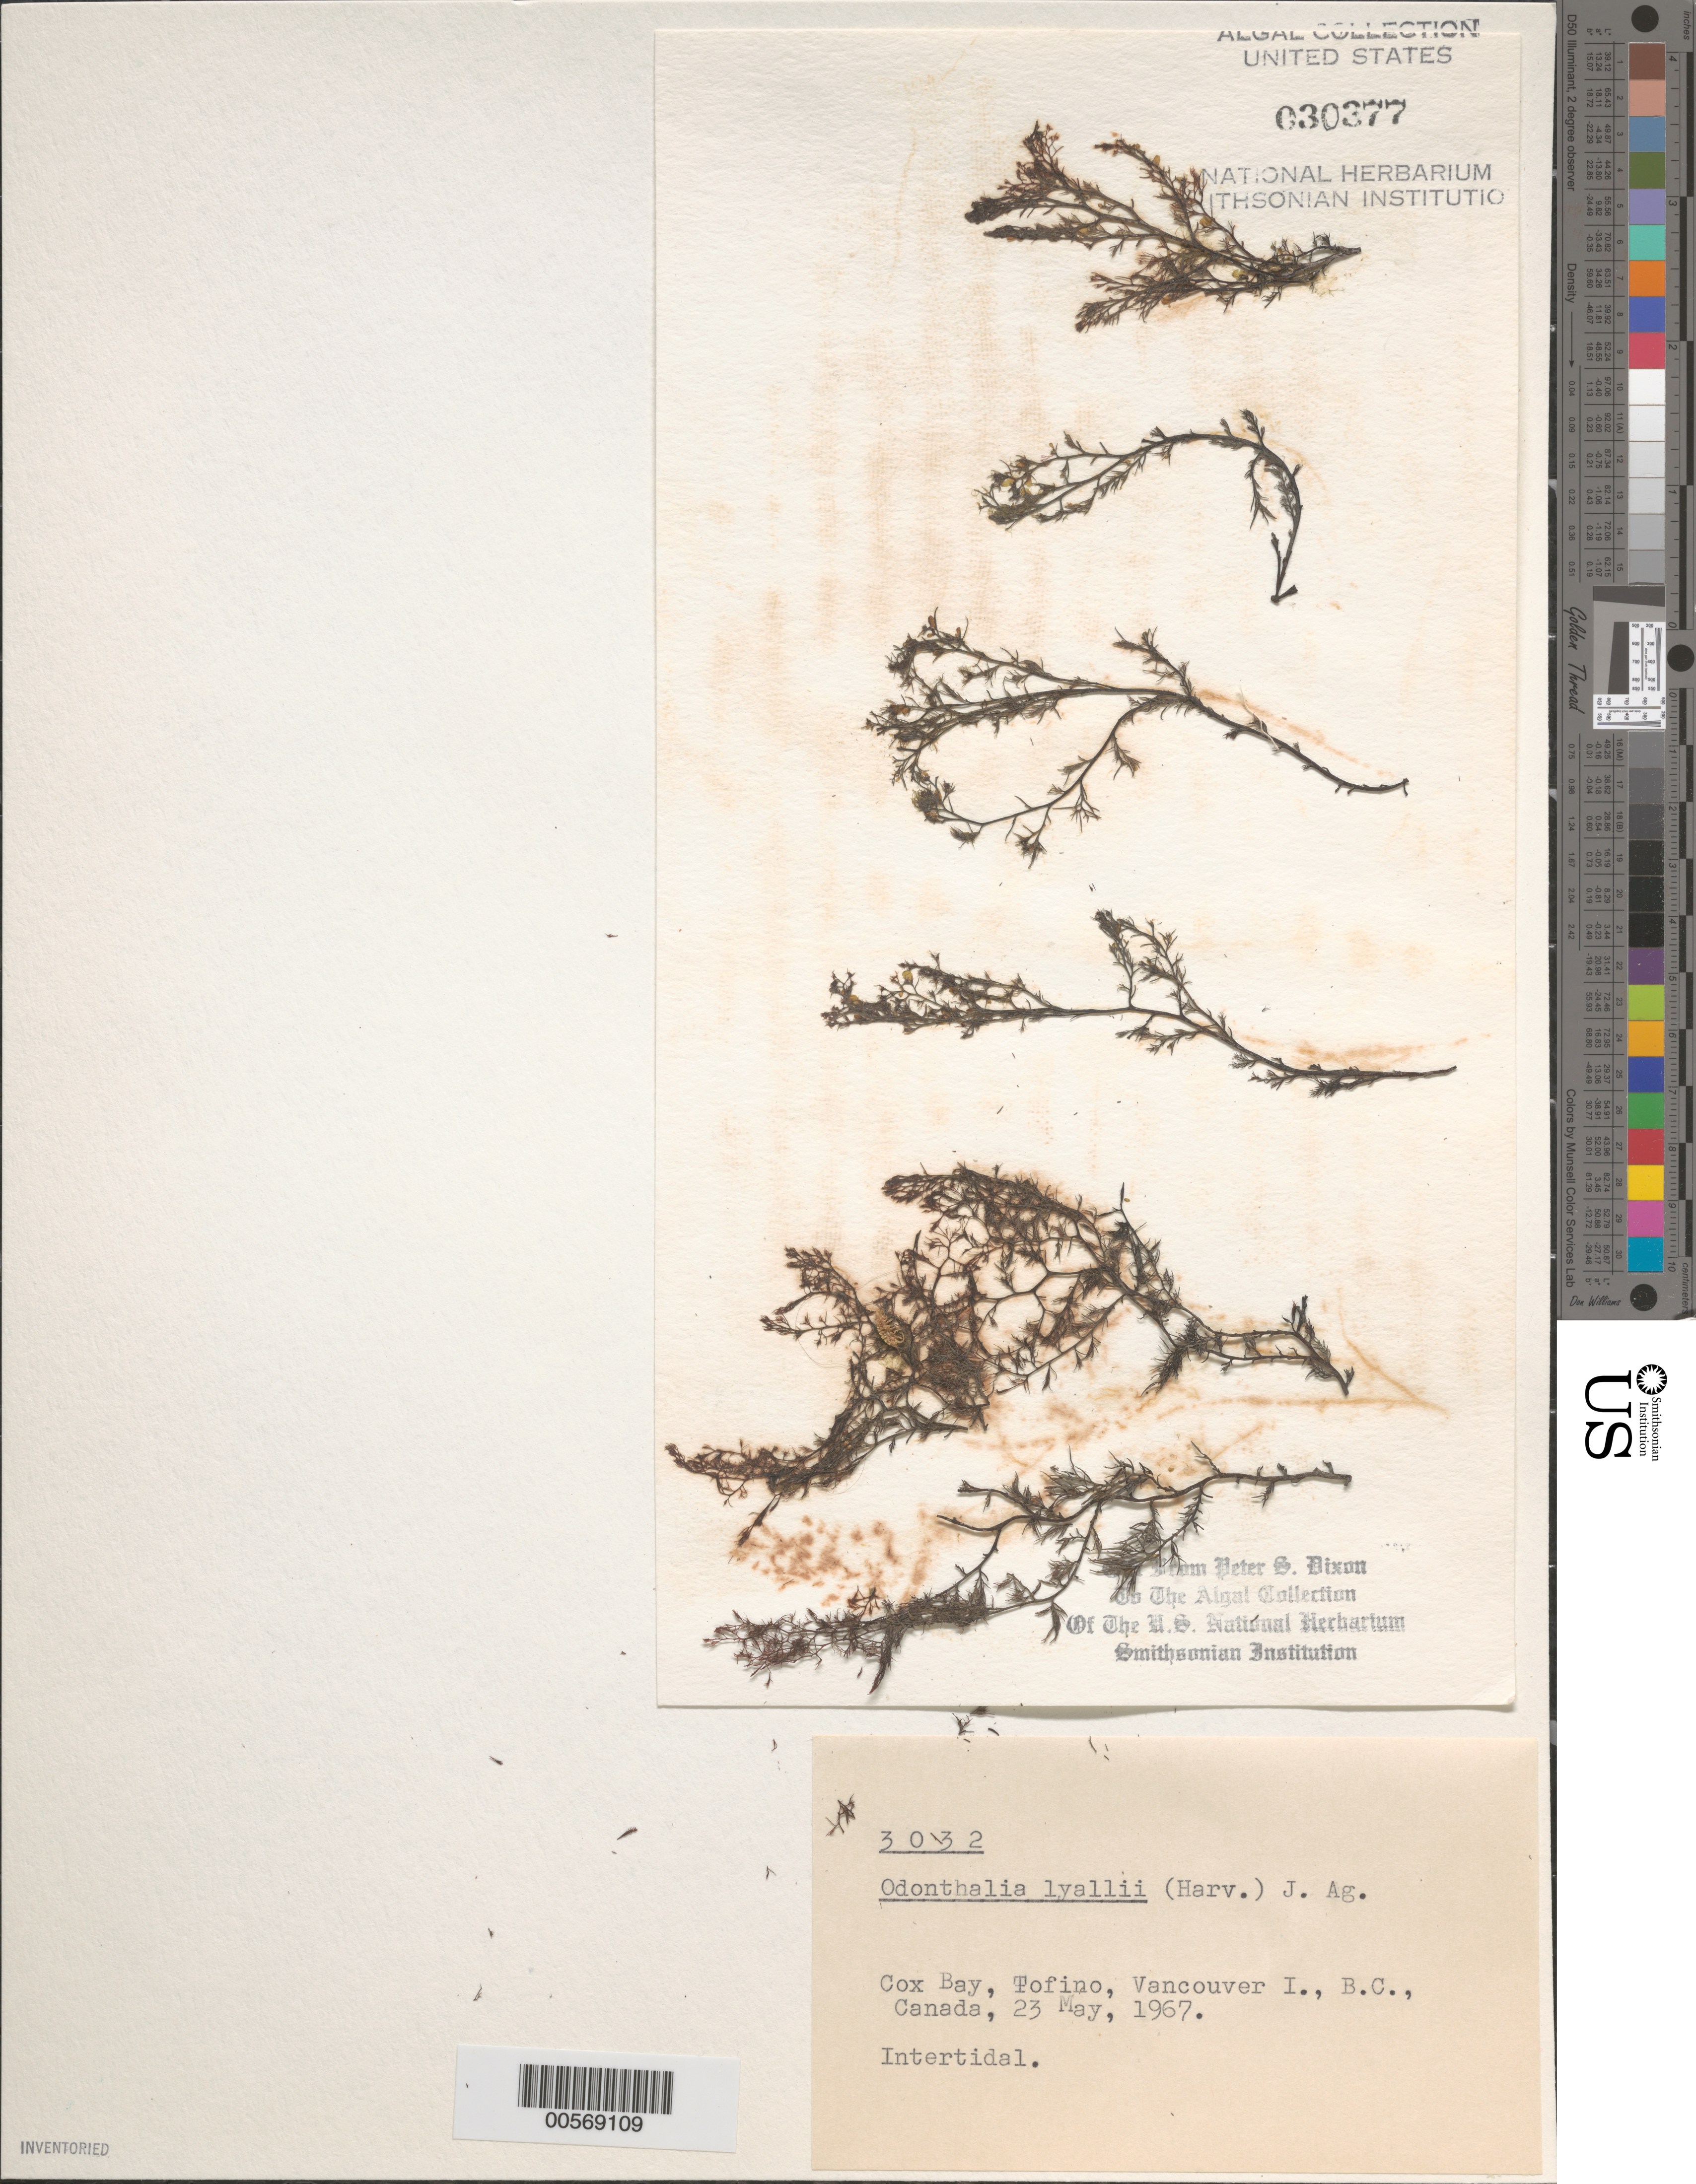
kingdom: Plantae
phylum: Rhodophyta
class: Florideophyceae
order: Ceramiales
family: Rhodomelaceae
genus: Odonthalia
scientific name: Odonthalia lyallii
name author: (Harv.) J. Agardh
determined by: Dixon, P. S.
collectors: P. S. Dixon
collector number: PSD 3032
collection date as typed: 23 May 1967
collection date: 1967-05-23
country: Canada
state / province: British Columbia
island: Cox Island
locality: Near Tofino, Vancouver Island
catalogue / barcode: US 30377